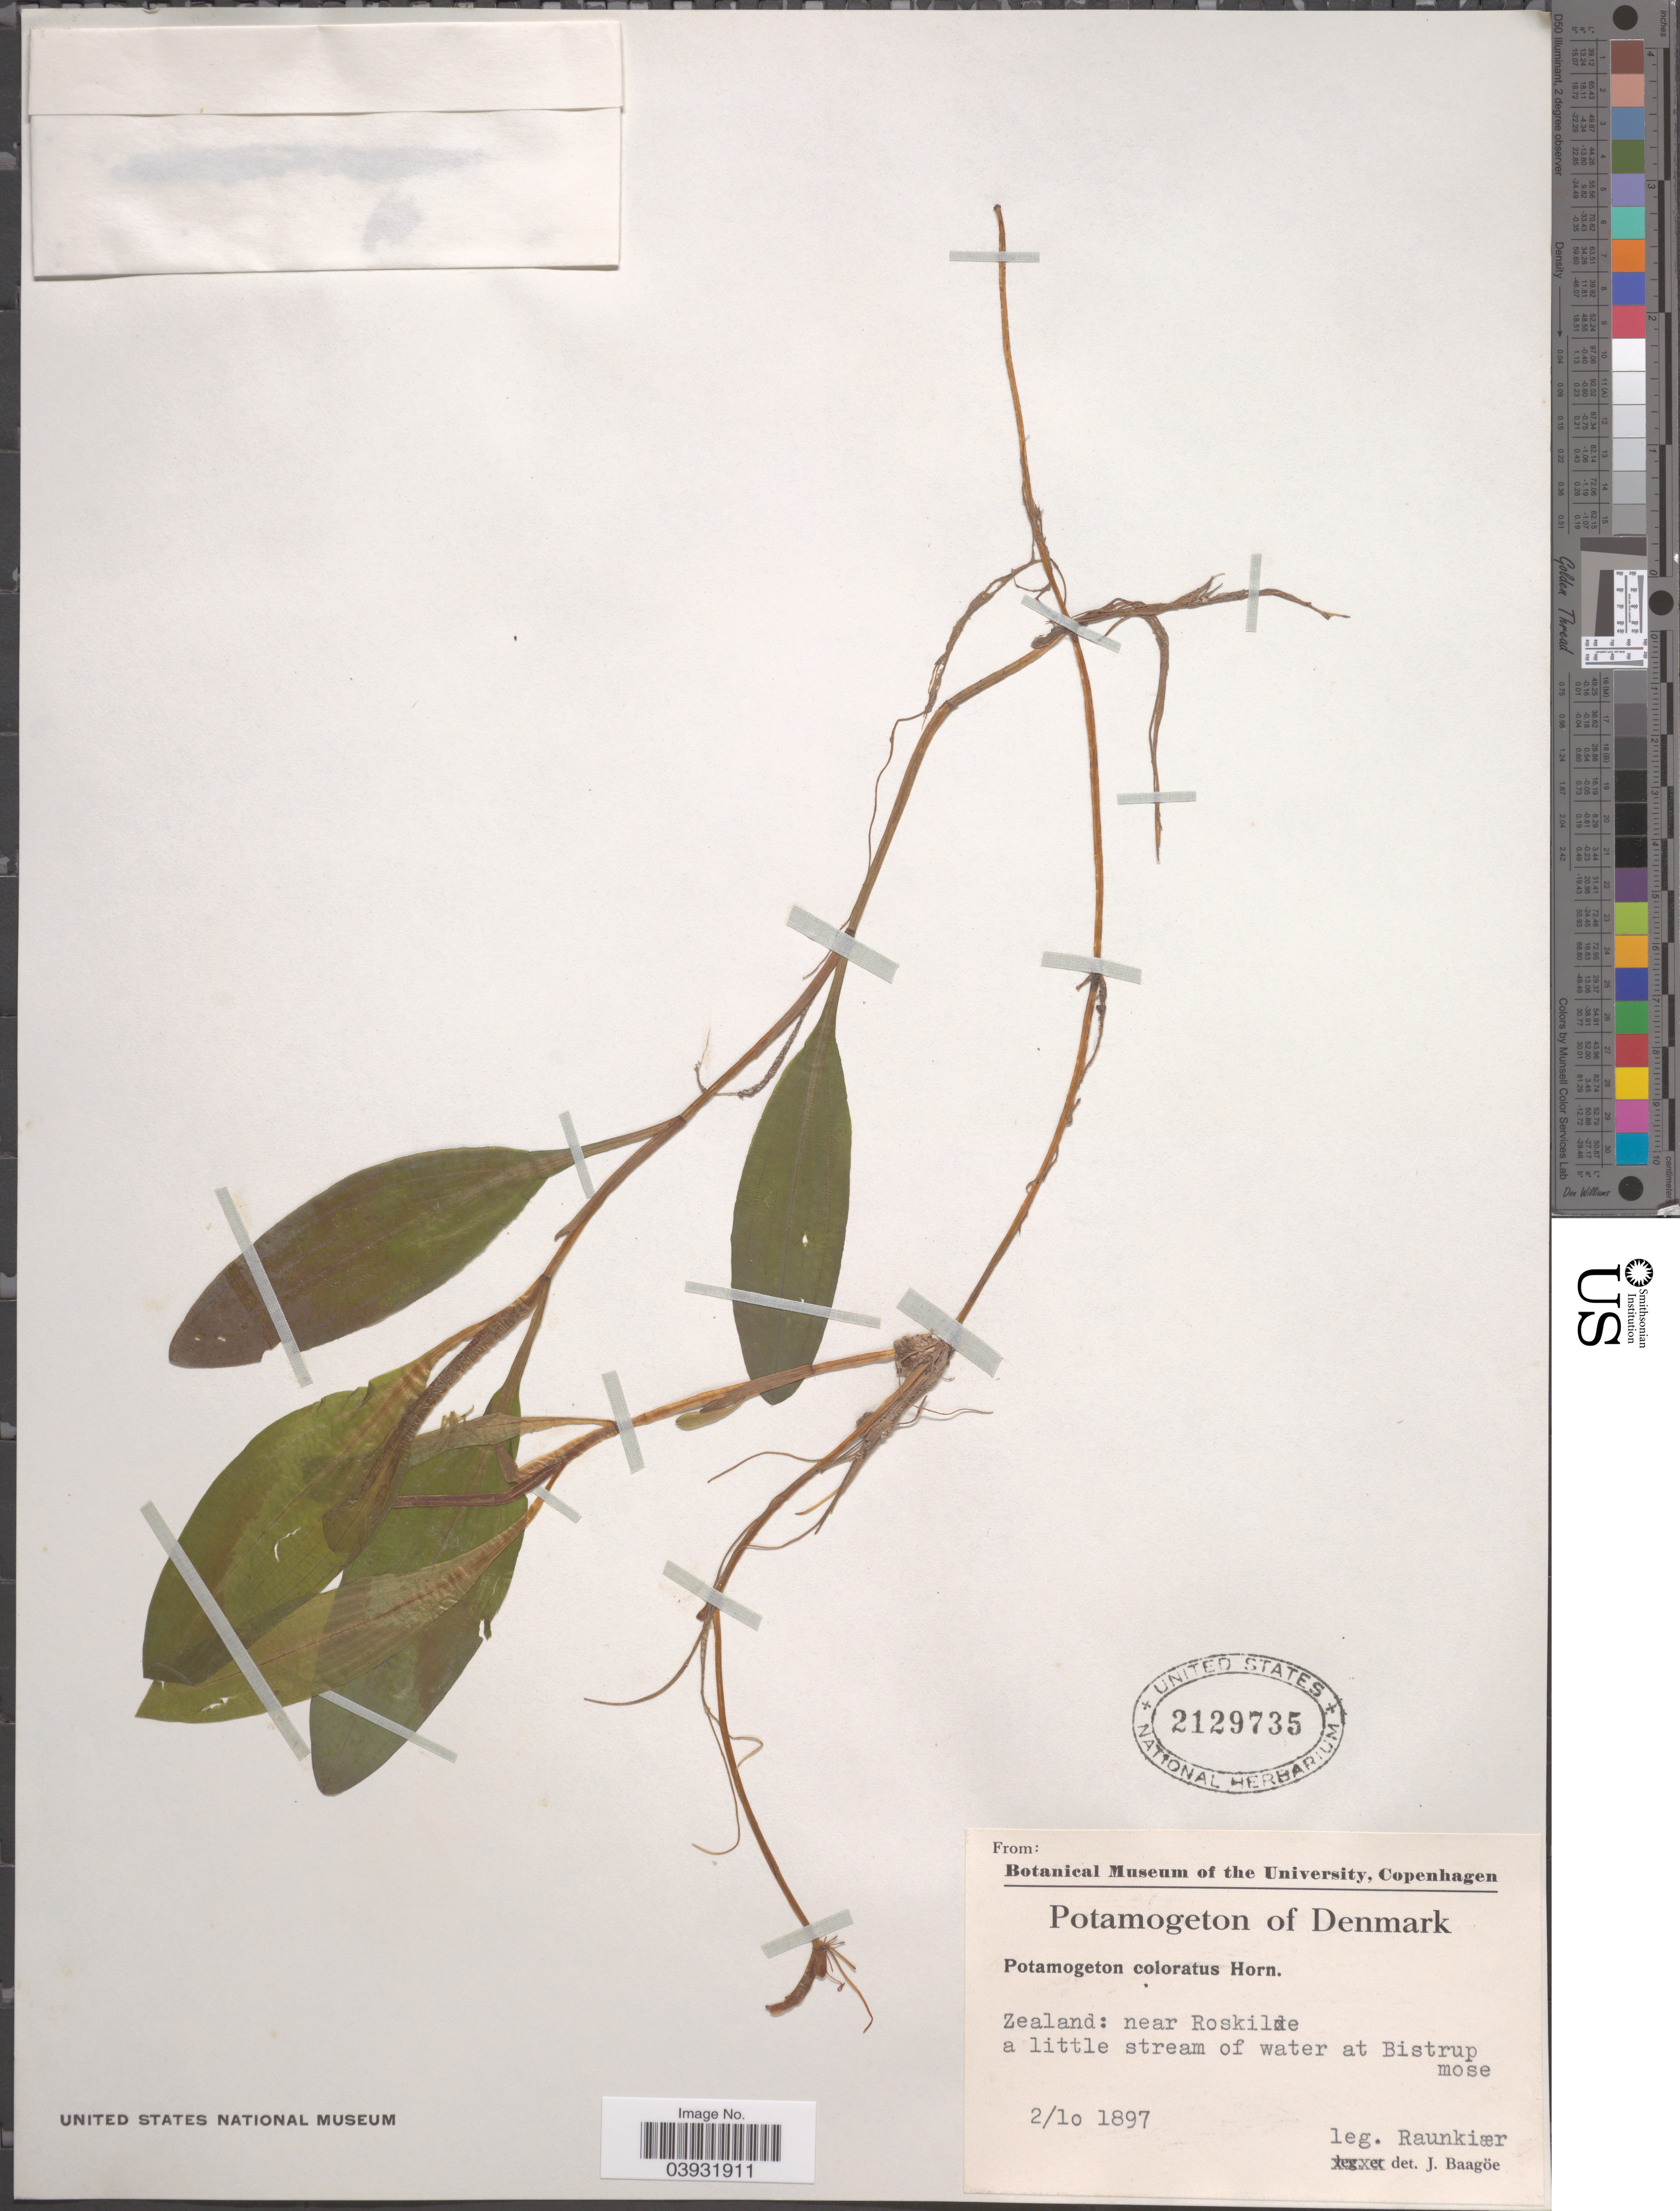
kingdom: Plantae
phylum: Tracheophyta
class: Liliopsida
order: Alismatales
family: Potamogetonaceae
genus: Potamogeton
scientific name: Potamogeton coloratus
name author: Hagstr.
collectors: Raunkiær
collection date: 1897-10-02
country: Denmark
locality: Zealand: near Roskile. A little stream of water at Bistrup mose.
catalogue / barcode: US 2129735